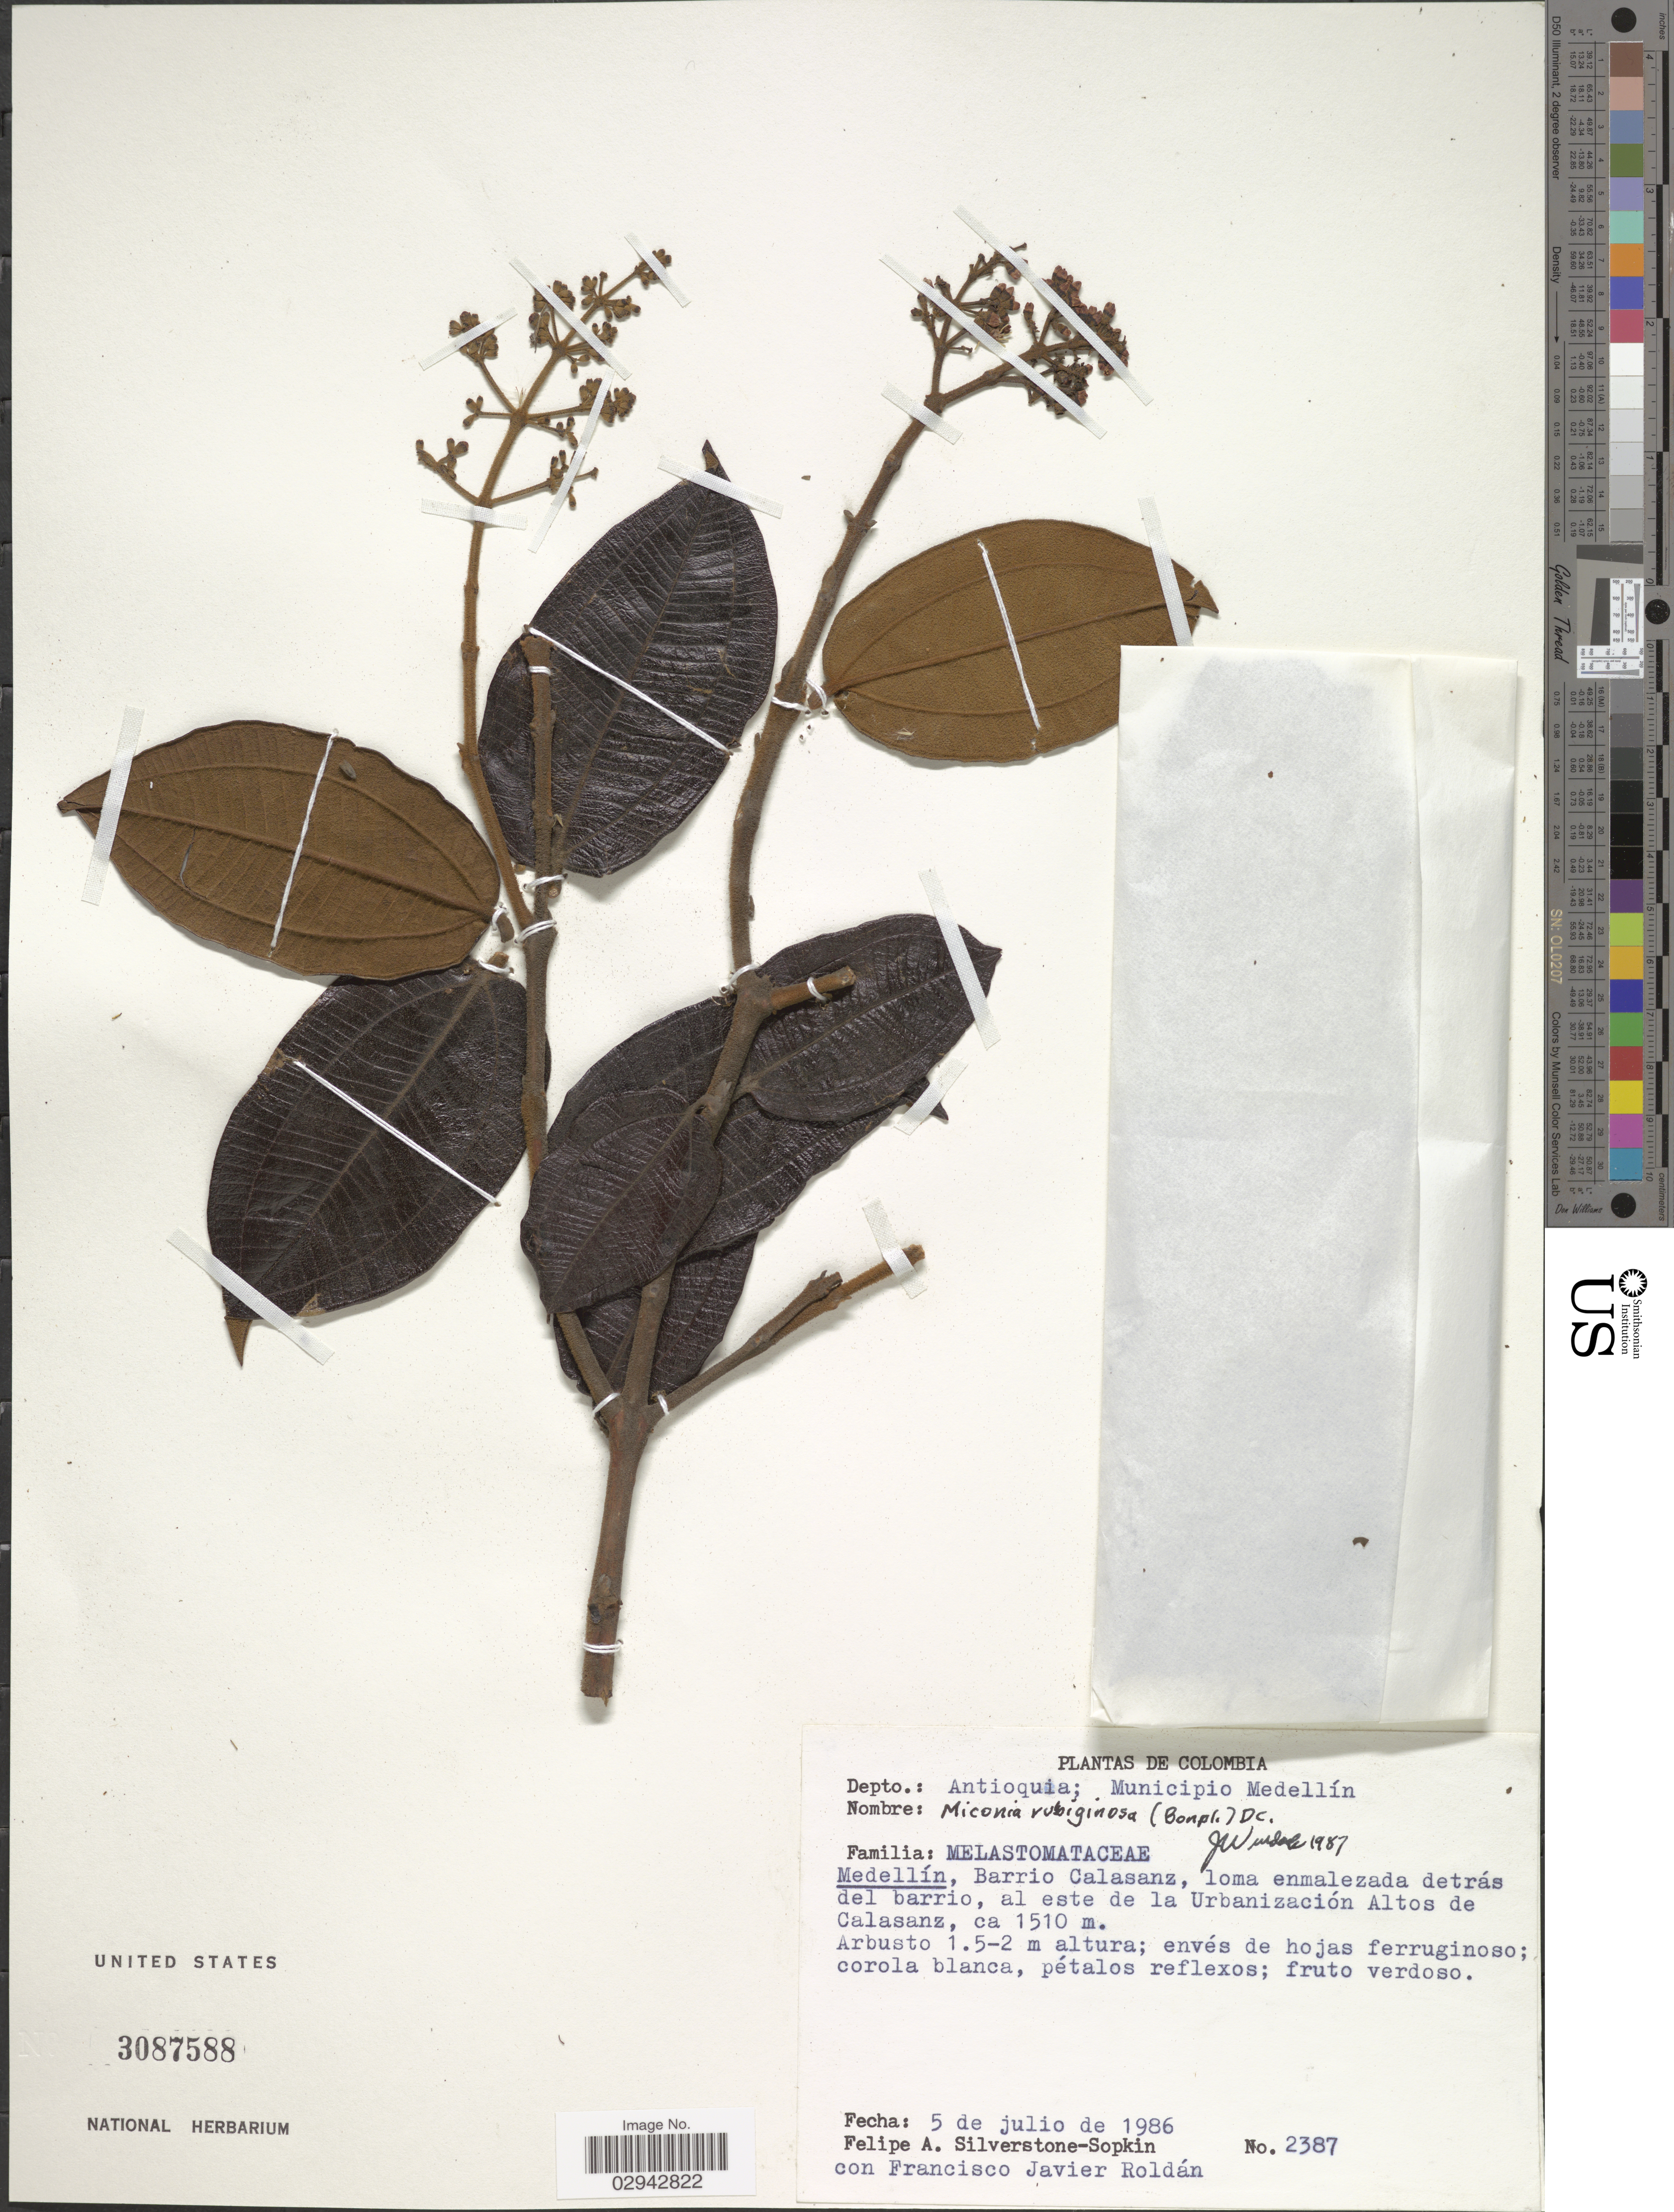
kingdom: Plantae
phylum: Tracheophyta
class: Magnoliopsida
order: Myrtales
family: Melastomataceae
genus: Miconia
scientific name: Miconia rubiginosa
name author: (Bonpl.) DC.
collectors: P. A. Silverstone-Sopkin & F. J. Roldán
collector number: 2387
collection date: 1986-07-05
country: Colombia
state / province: Antioquia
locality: Depto.: Antioquia; Municipio Medellín. Medellín, Barrio Calasanz, loma enmalezada detrás del barrio, al este de la Urbanización Altos de Calasanz.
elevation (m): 1510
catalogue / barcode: US 3087588